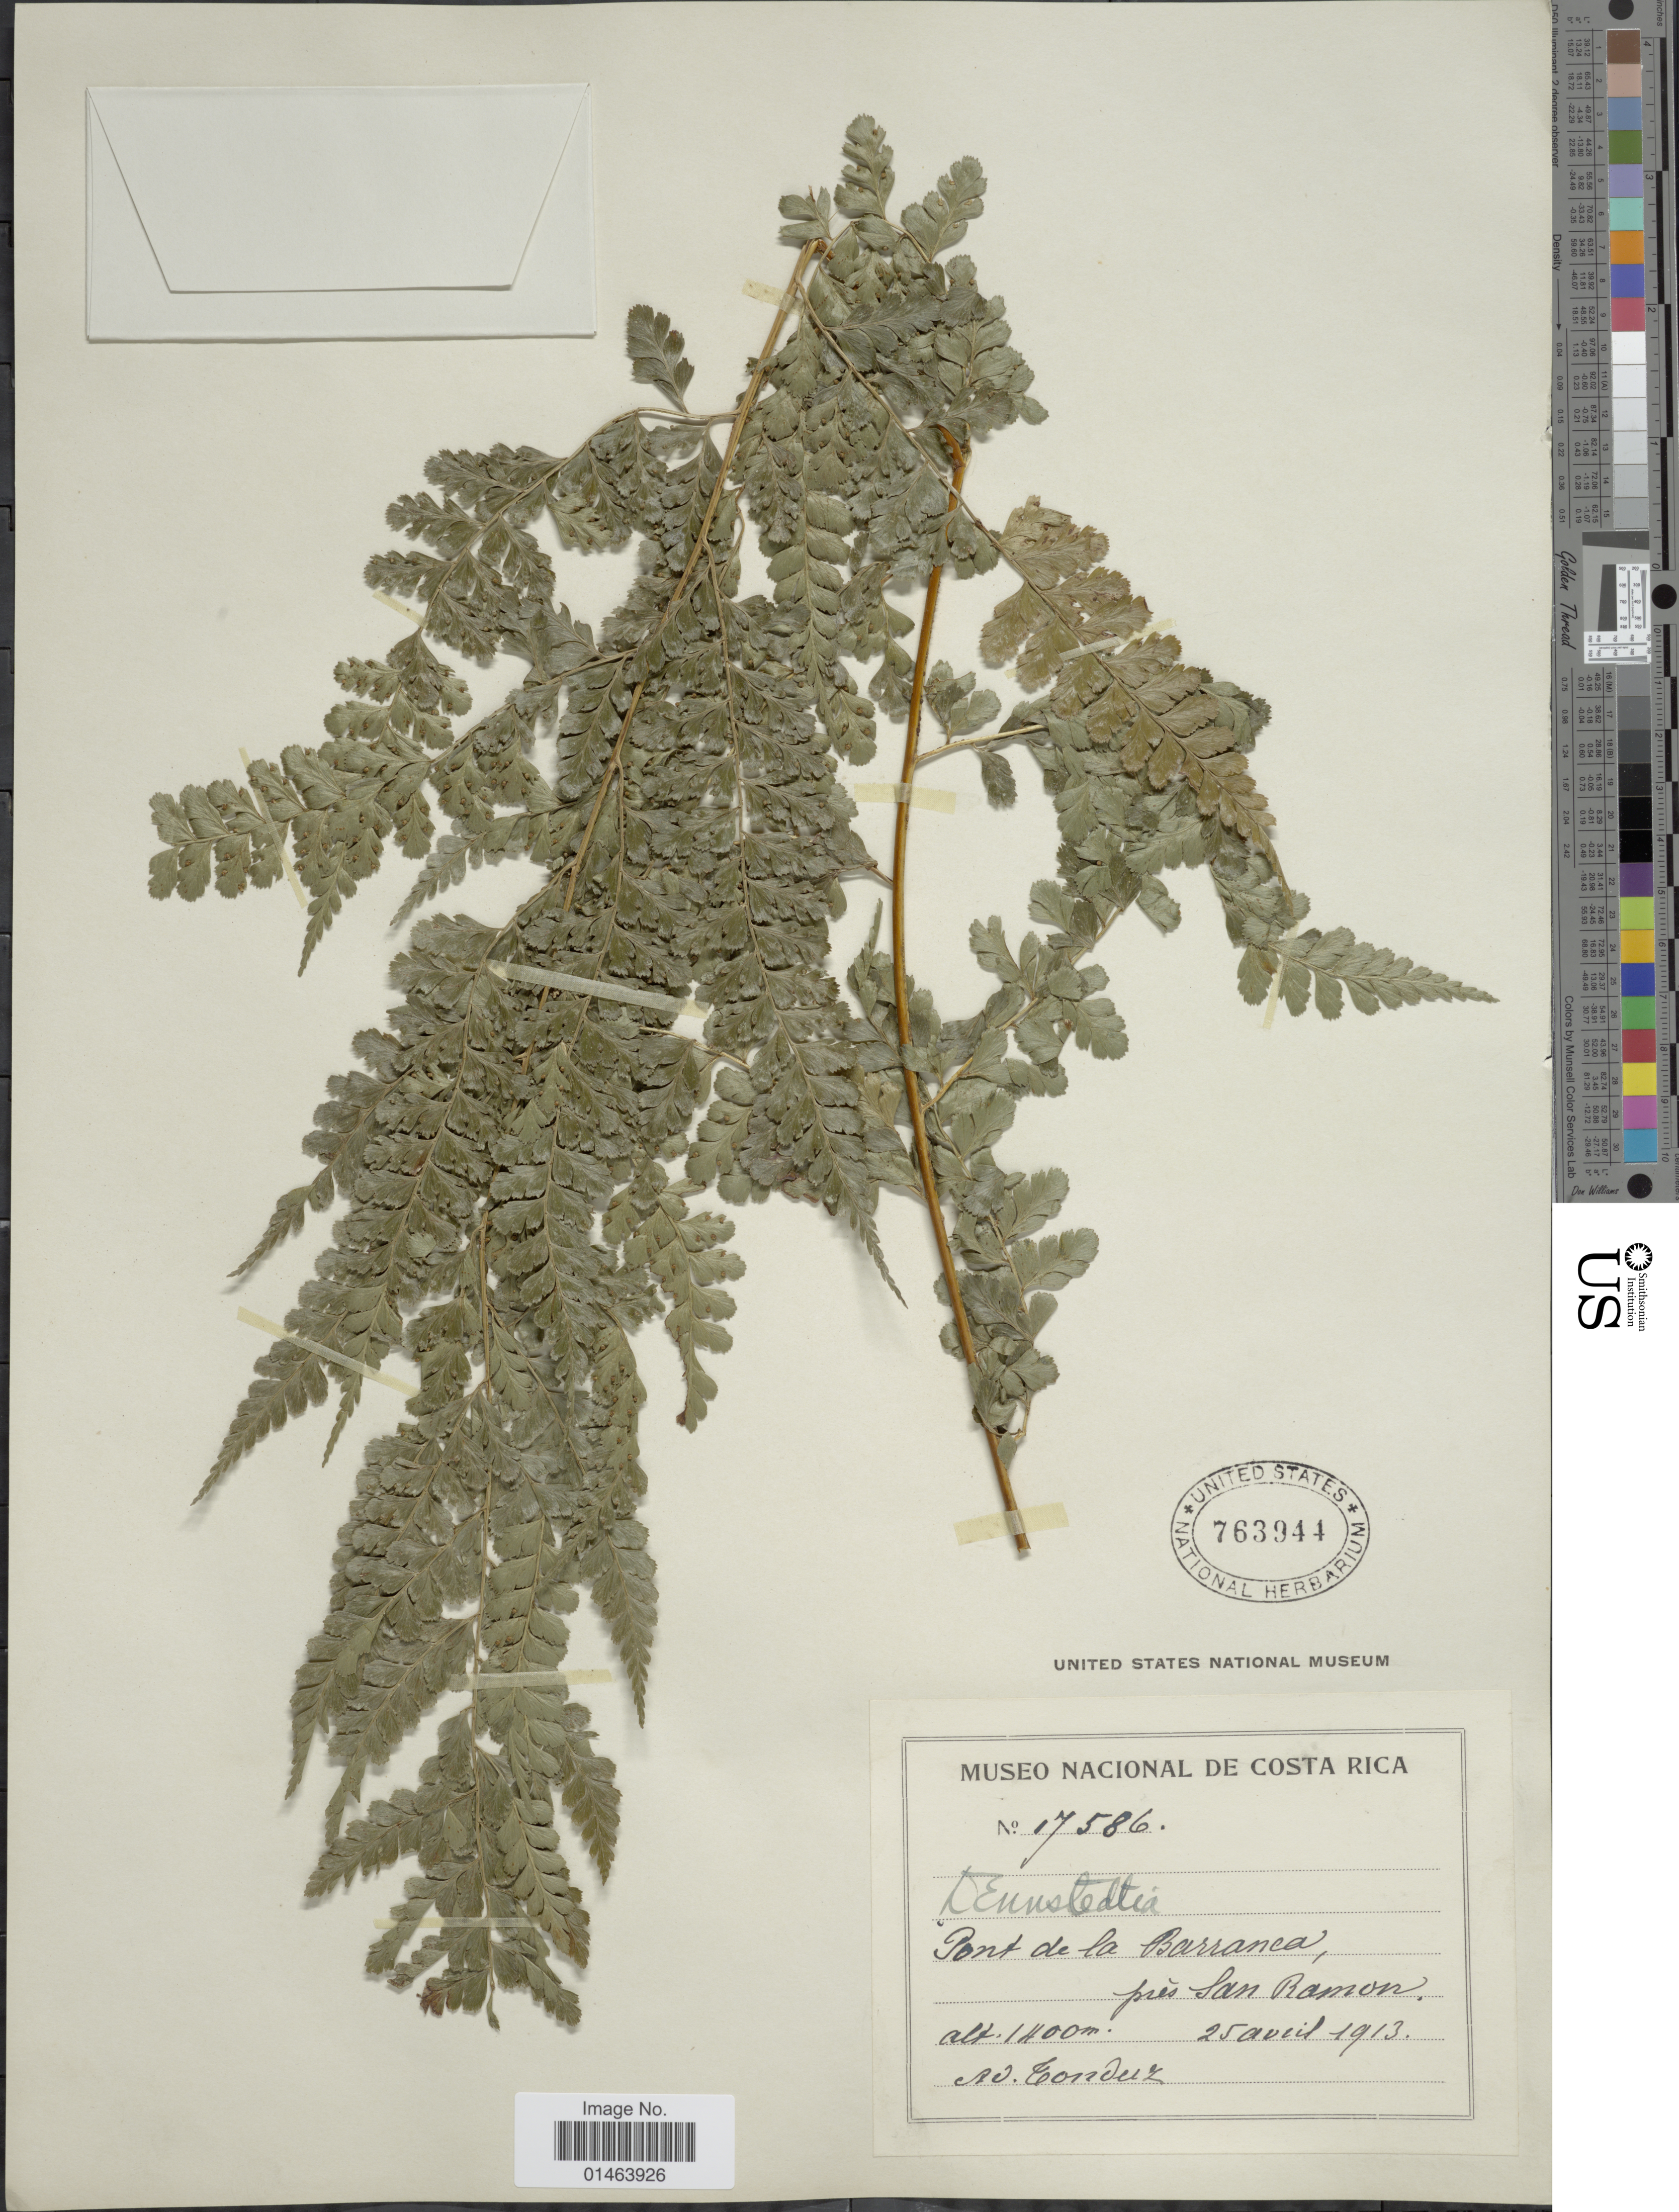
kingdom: Plantae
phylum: Tracheophyta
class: Polypodiopsida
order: Polypodiales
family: Dennstaedtiaceae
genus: Dennstaedtia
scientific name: Dennstaedtia bipinnata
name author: (Cav.) Maxon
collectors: A. Tonduz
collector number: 17586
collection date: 1913-01-25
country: Costa Rica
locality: Costa Rica, Pont de la Barranca, pres San Ramon.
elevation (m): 1400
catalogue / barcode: US 763944